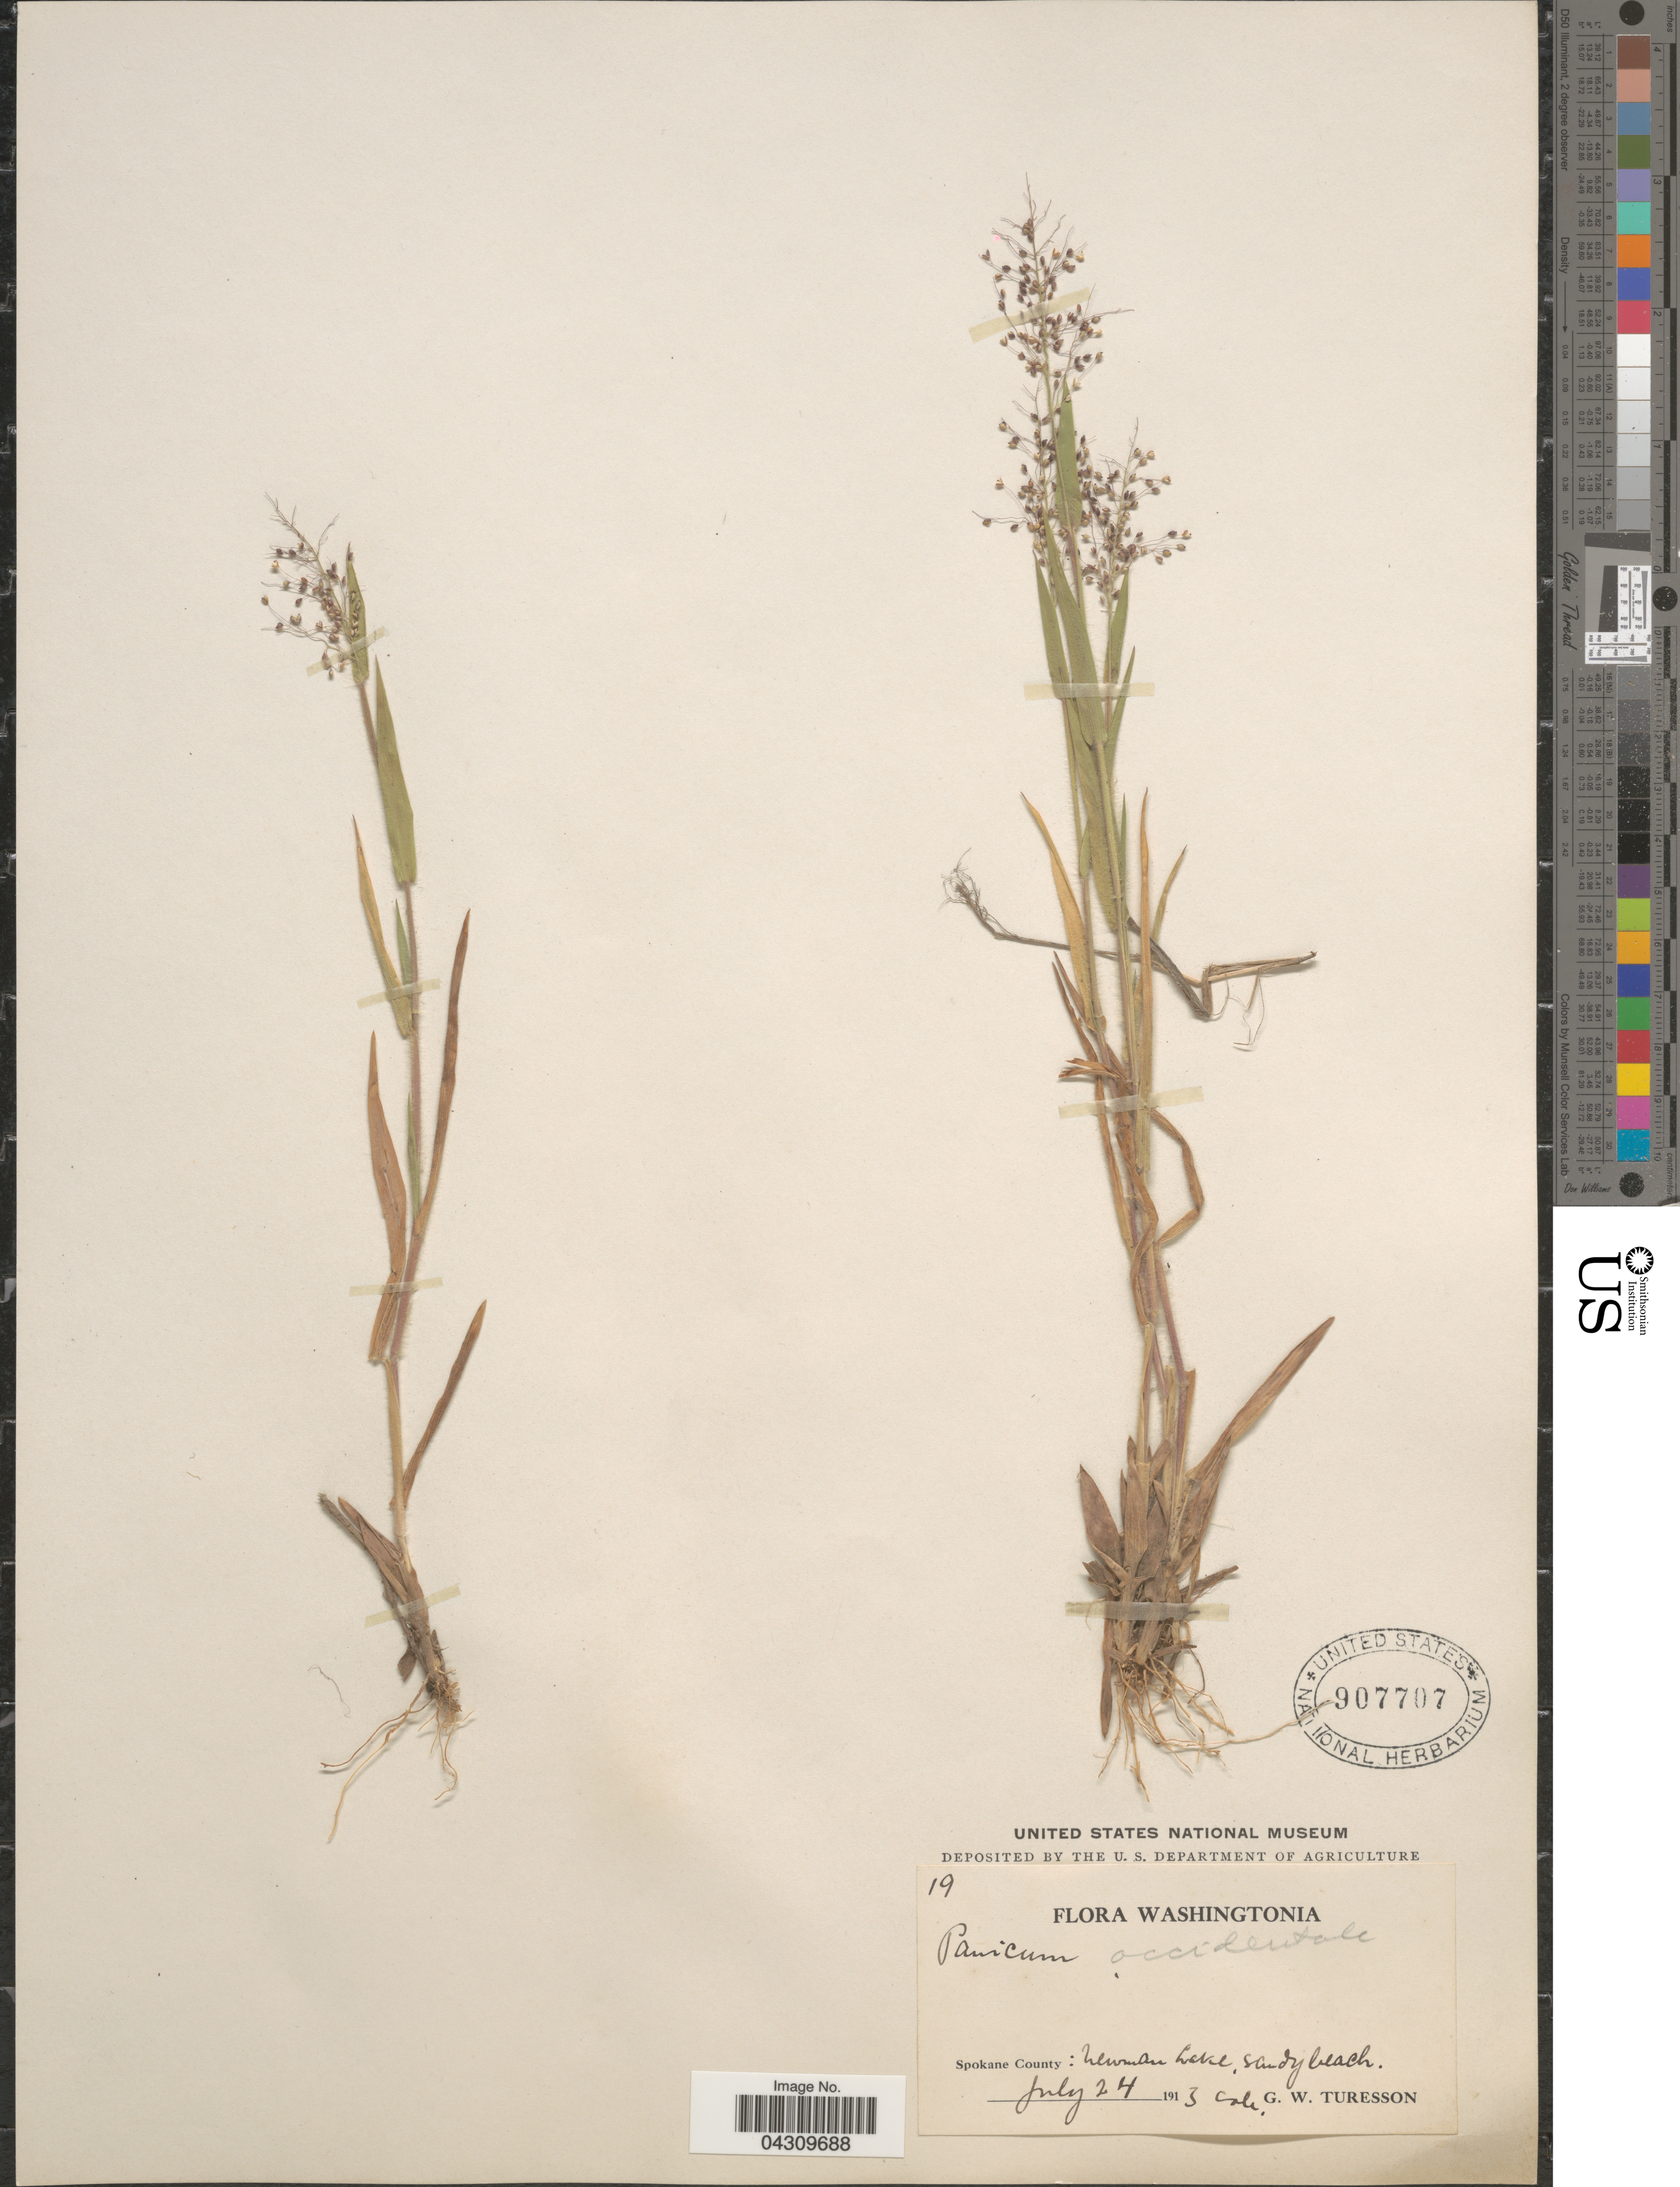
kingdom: Plantae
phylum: Tracheophyta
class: Liliopsida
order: Poales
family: Poaceae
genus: Dichanthelium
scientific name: Dichanthelium acuminatum var. acuminatum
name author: (Sw.) Gould & C.A. Clark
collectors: G. Turesson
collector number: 19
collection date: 1913-07-24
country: United States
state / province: Washington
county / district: Spokane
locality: Spokane County: Newman Lake, sandy beach.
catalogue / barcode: US 907707